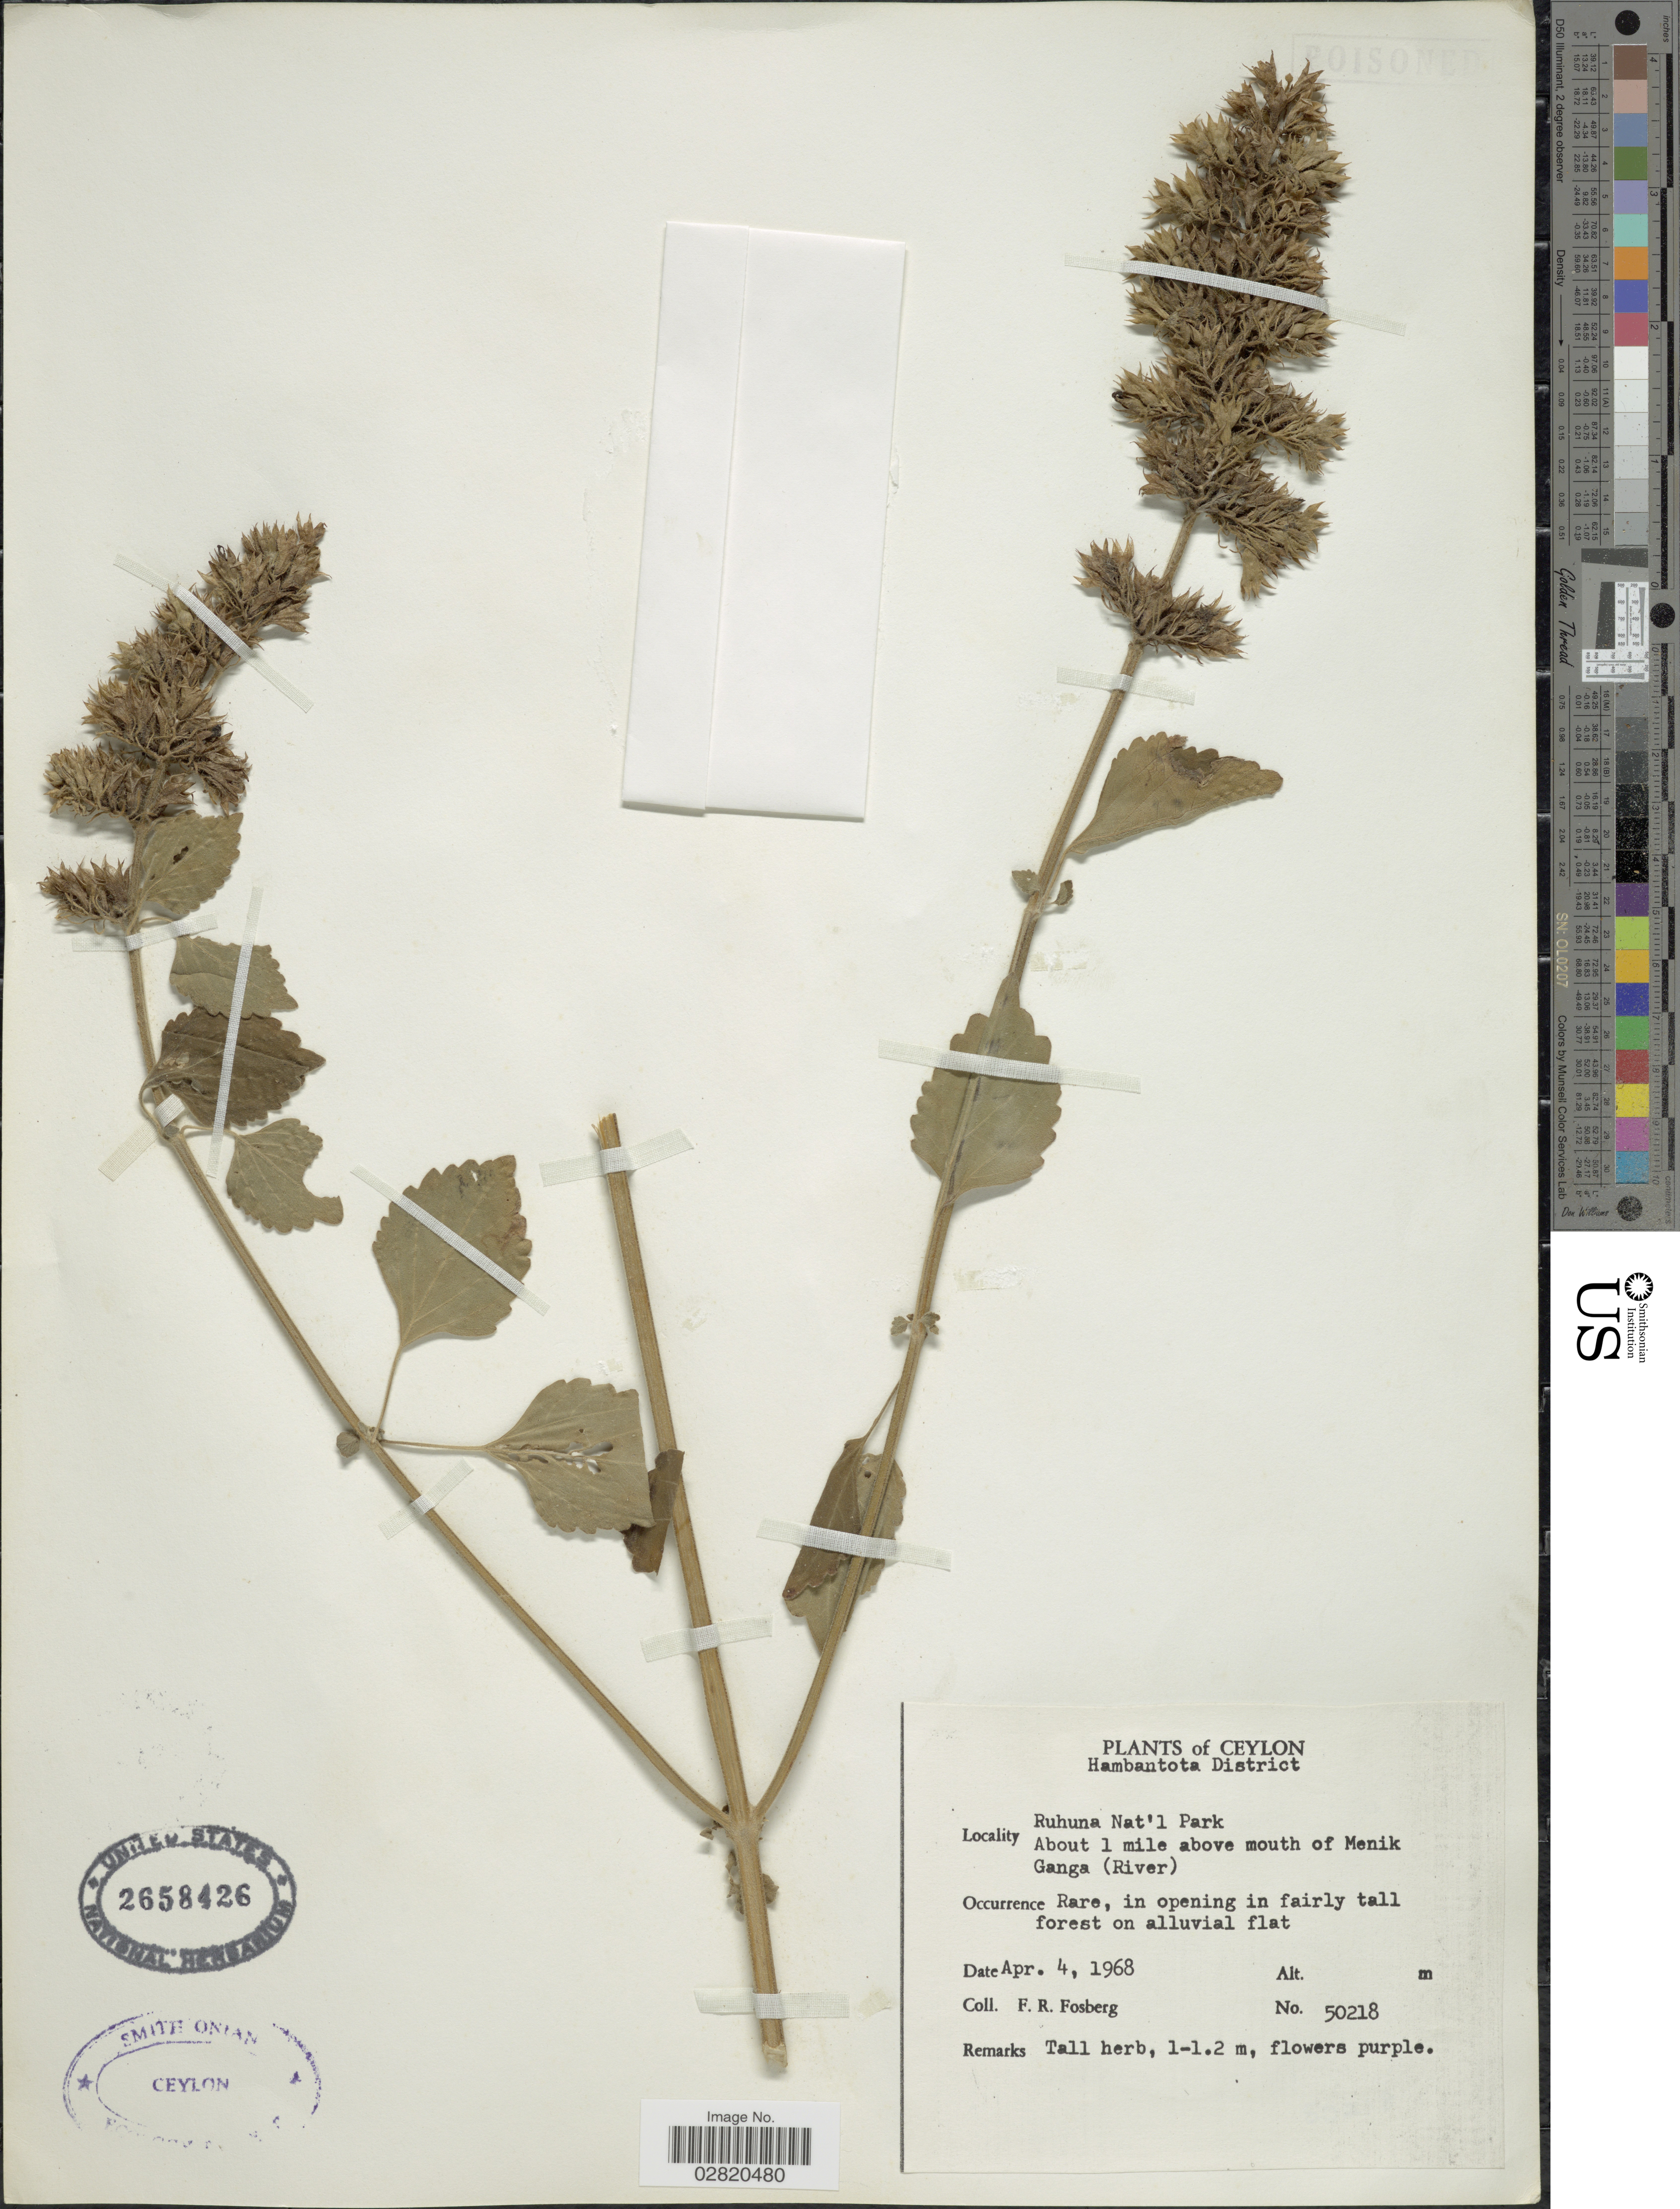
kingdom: Plantae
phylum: Tracheophyta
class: Magnoliopsida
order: Lamiales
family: Lamiaceae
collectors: F. R. Fosberg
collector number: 50218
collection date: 1968-04-04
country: Sri Lanka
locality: Ceylon. Ruhuna Nat'l Park. About 1 mile above mouth of Menik Ganga (River).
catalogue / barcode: US 2658426